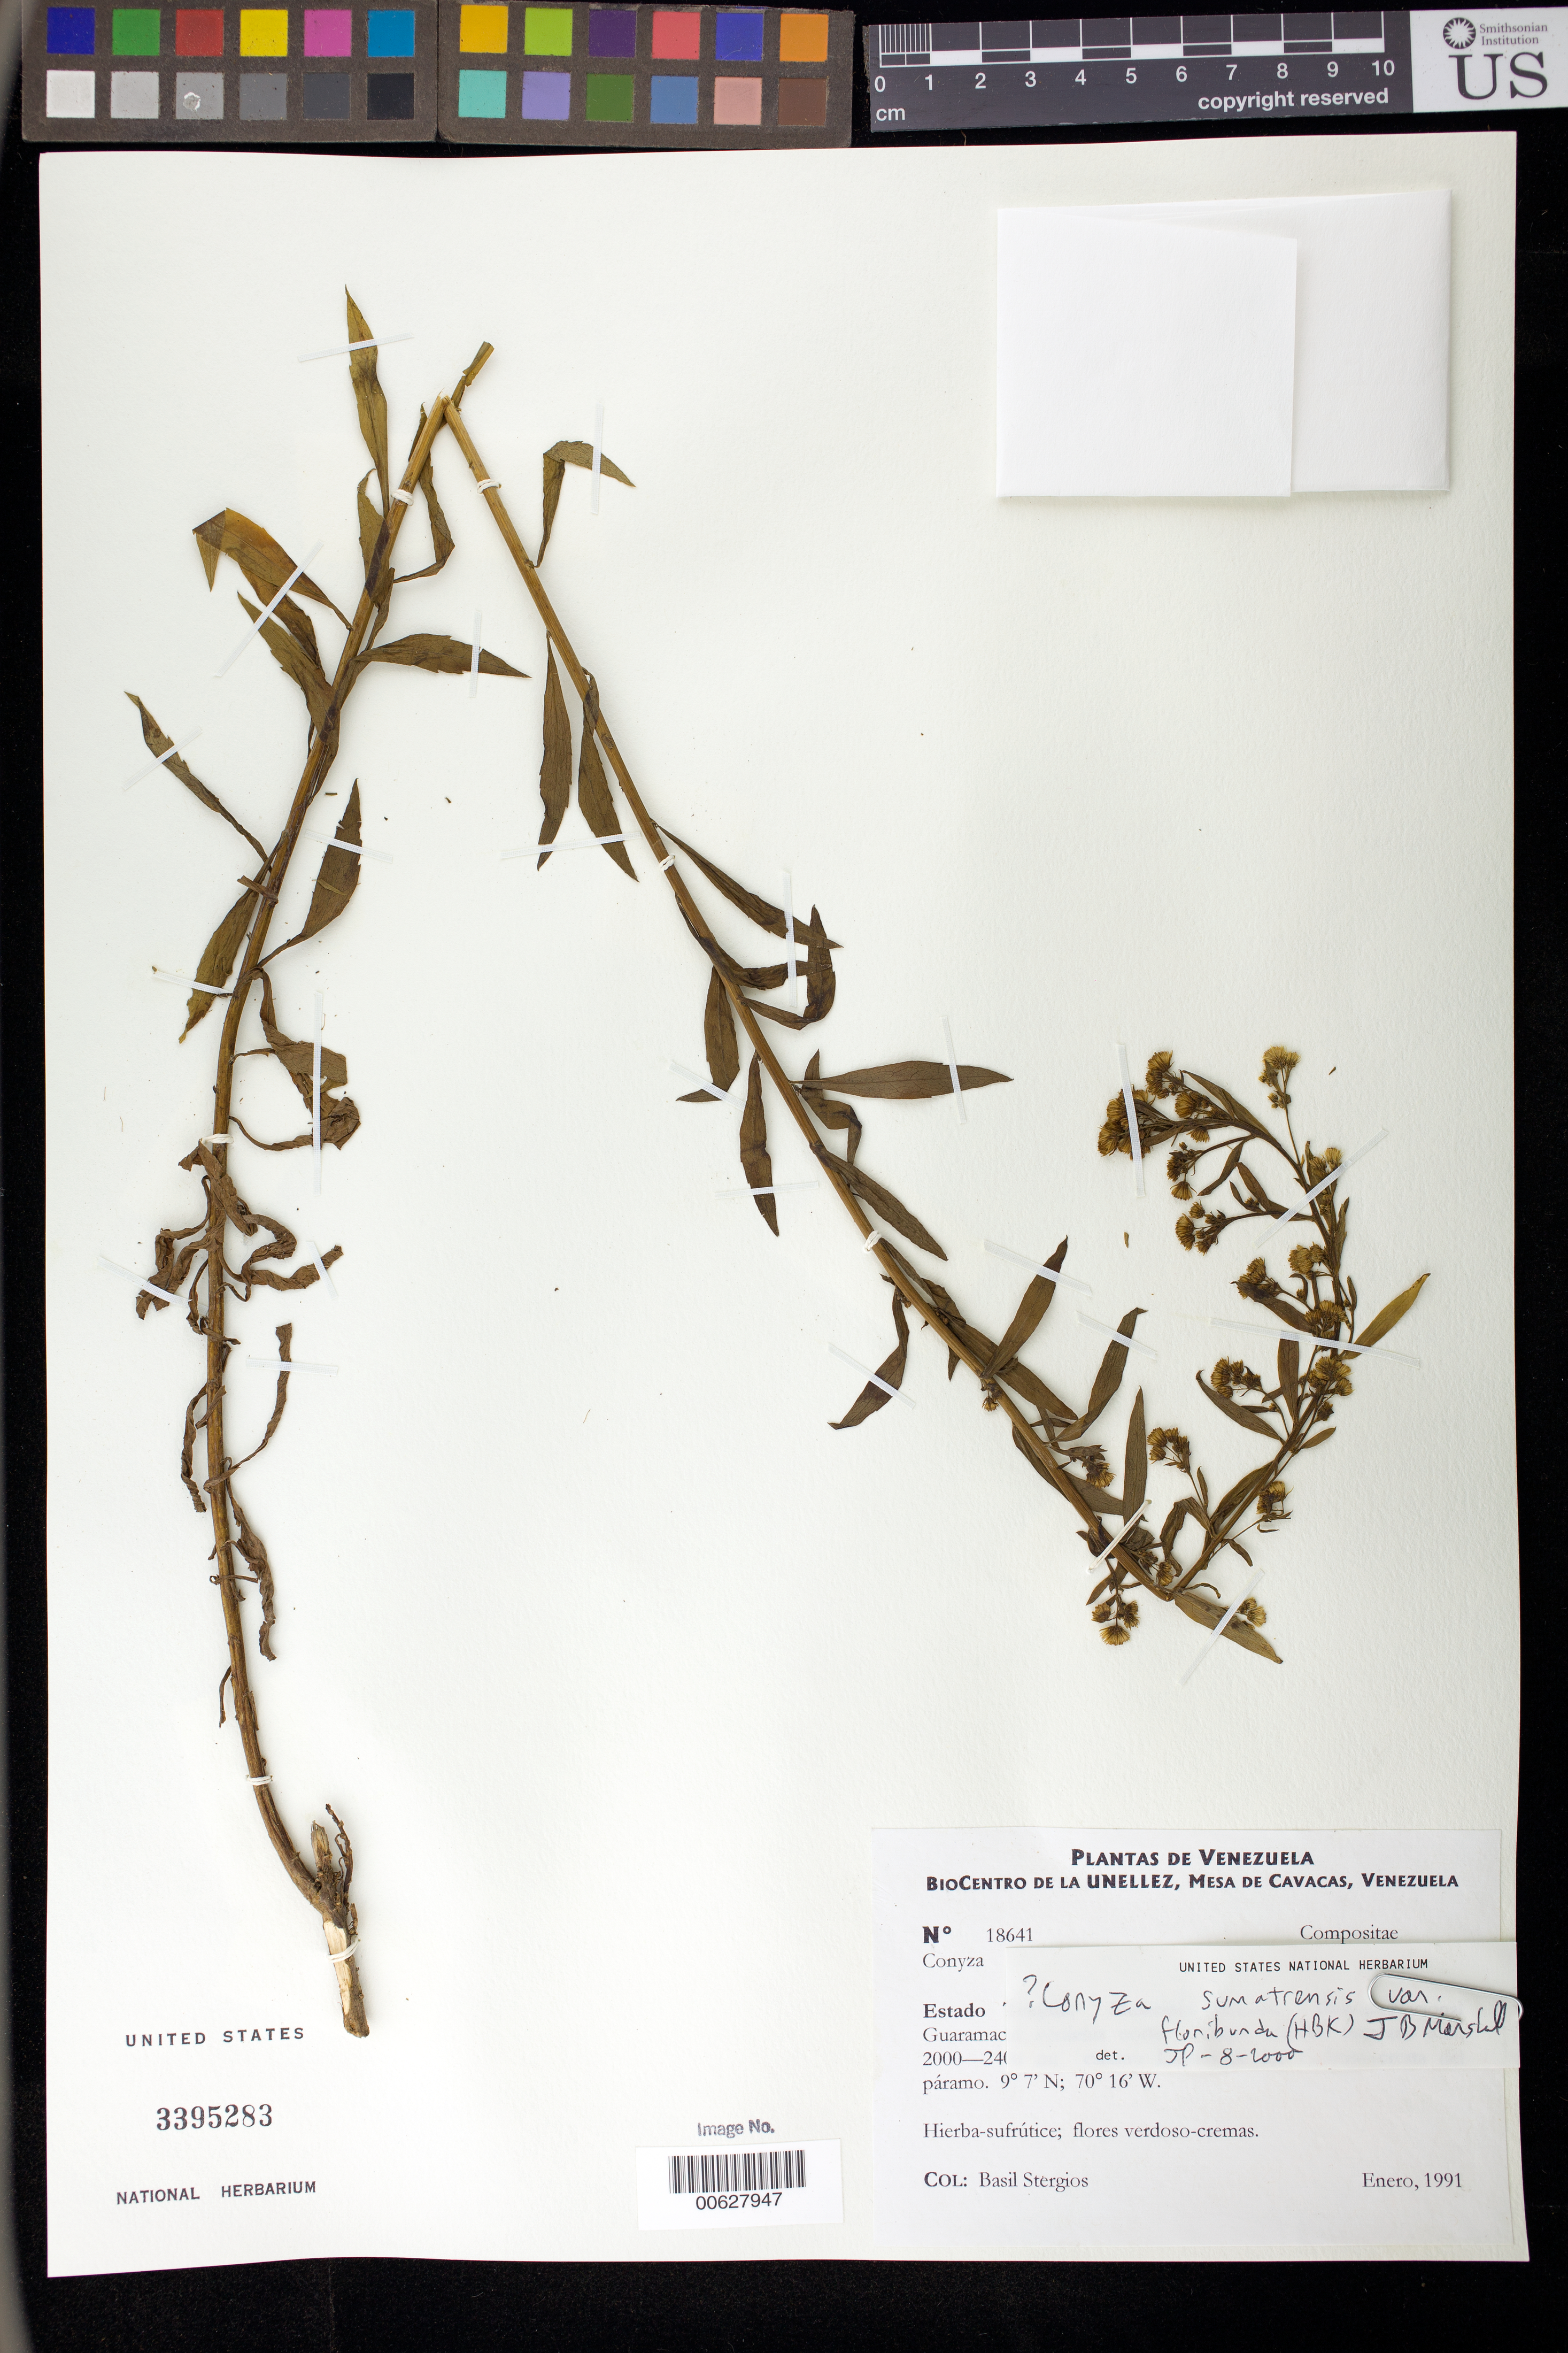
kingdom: Plantae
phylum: Tracheophyta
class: Magnoliopsida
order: Asterales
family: Asteraceae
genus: Conyza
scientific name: Conyza sp.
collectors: B. G. Stergios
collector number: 18641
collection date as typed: Jan 1991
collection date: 1991-01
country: Venezuela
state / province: Trujillo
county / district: Boconó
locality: Parque Nacional Guaramacal, vertiente N, camino laguna de los Cedros-cresta del páramo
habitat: Bosque húmedo montano alto.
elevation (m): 2000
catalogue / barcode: US 3395283